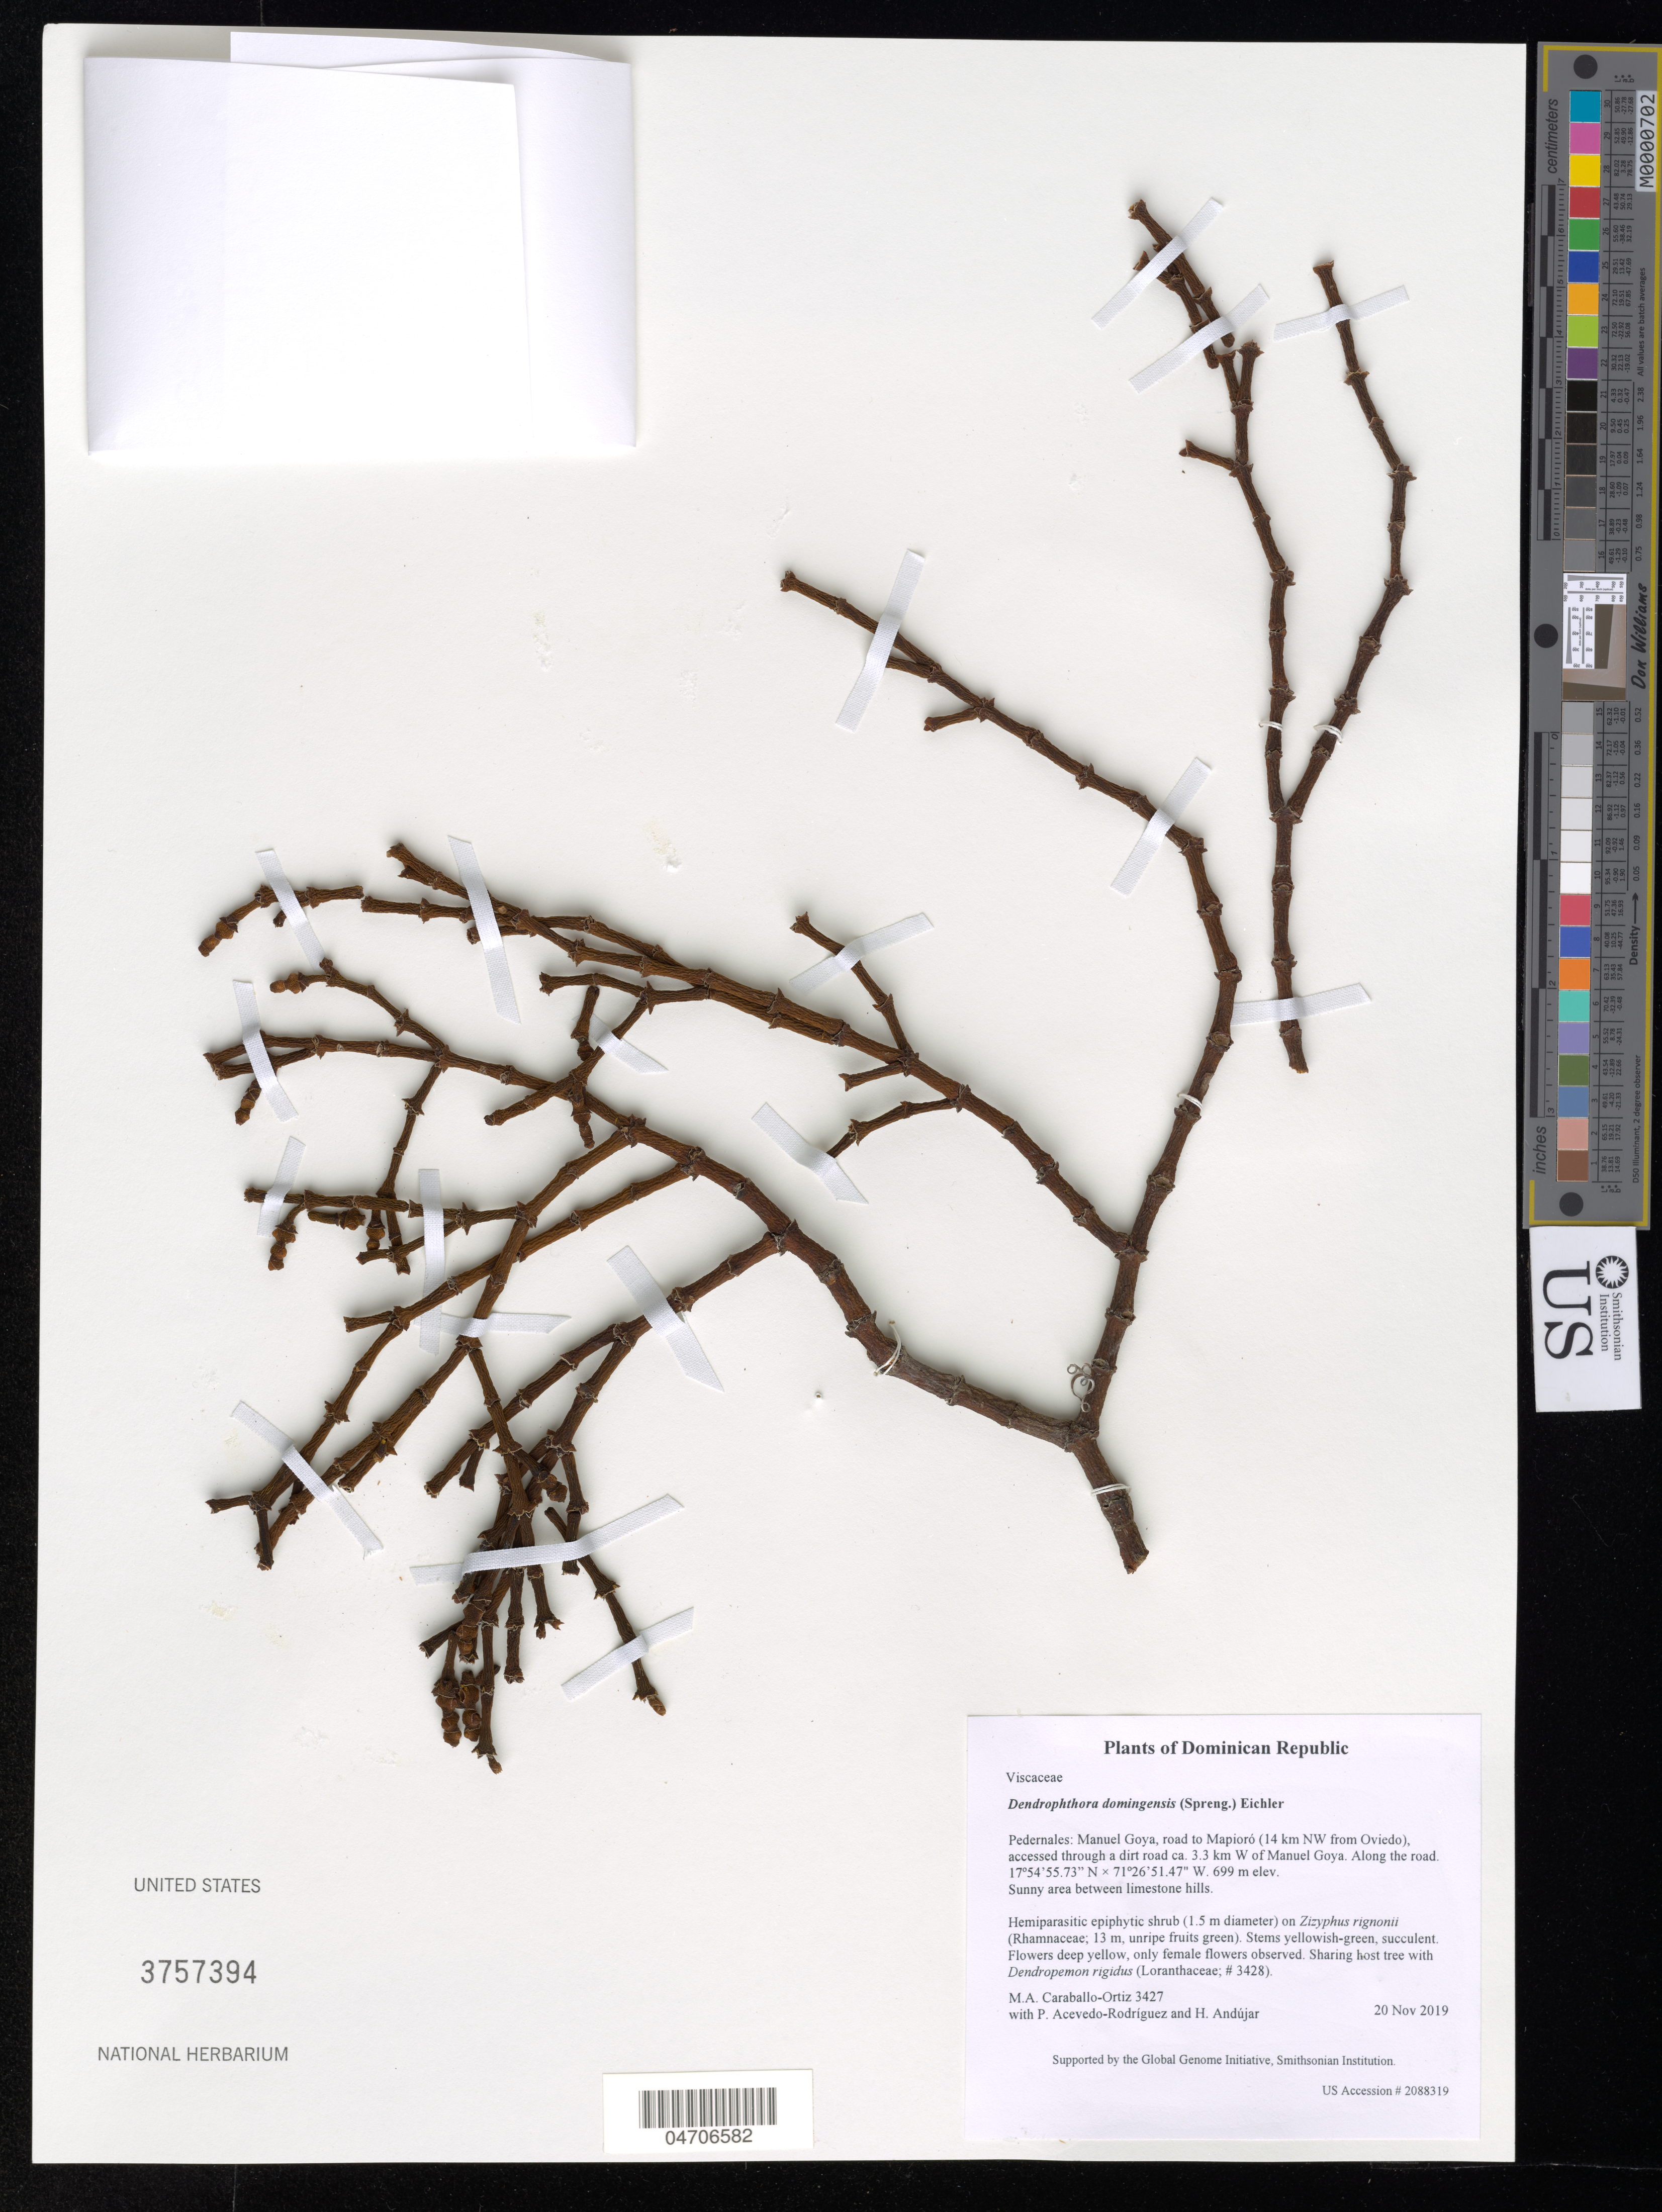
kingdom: Plantae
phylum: Tracheophyta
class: Magnoliopsida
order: Santalales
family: Viscaceae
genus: Dendrophthora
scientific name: Dendrophthora domingensis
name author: (Spreng.) Eichler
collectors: M. Caraballo-Ortiz, P. Acevedo-Rodr. & H. Andujar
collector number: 3427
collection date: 2019-11-20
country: Dominican Republic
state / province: Pedernales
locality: Manuel Goya, road to Mapioró (14 km NW from Oviedo), accessed through a dirt road ca. 3.3 km W of Manuel Goya. Along the road.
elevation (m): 699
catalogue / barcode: US 3757394